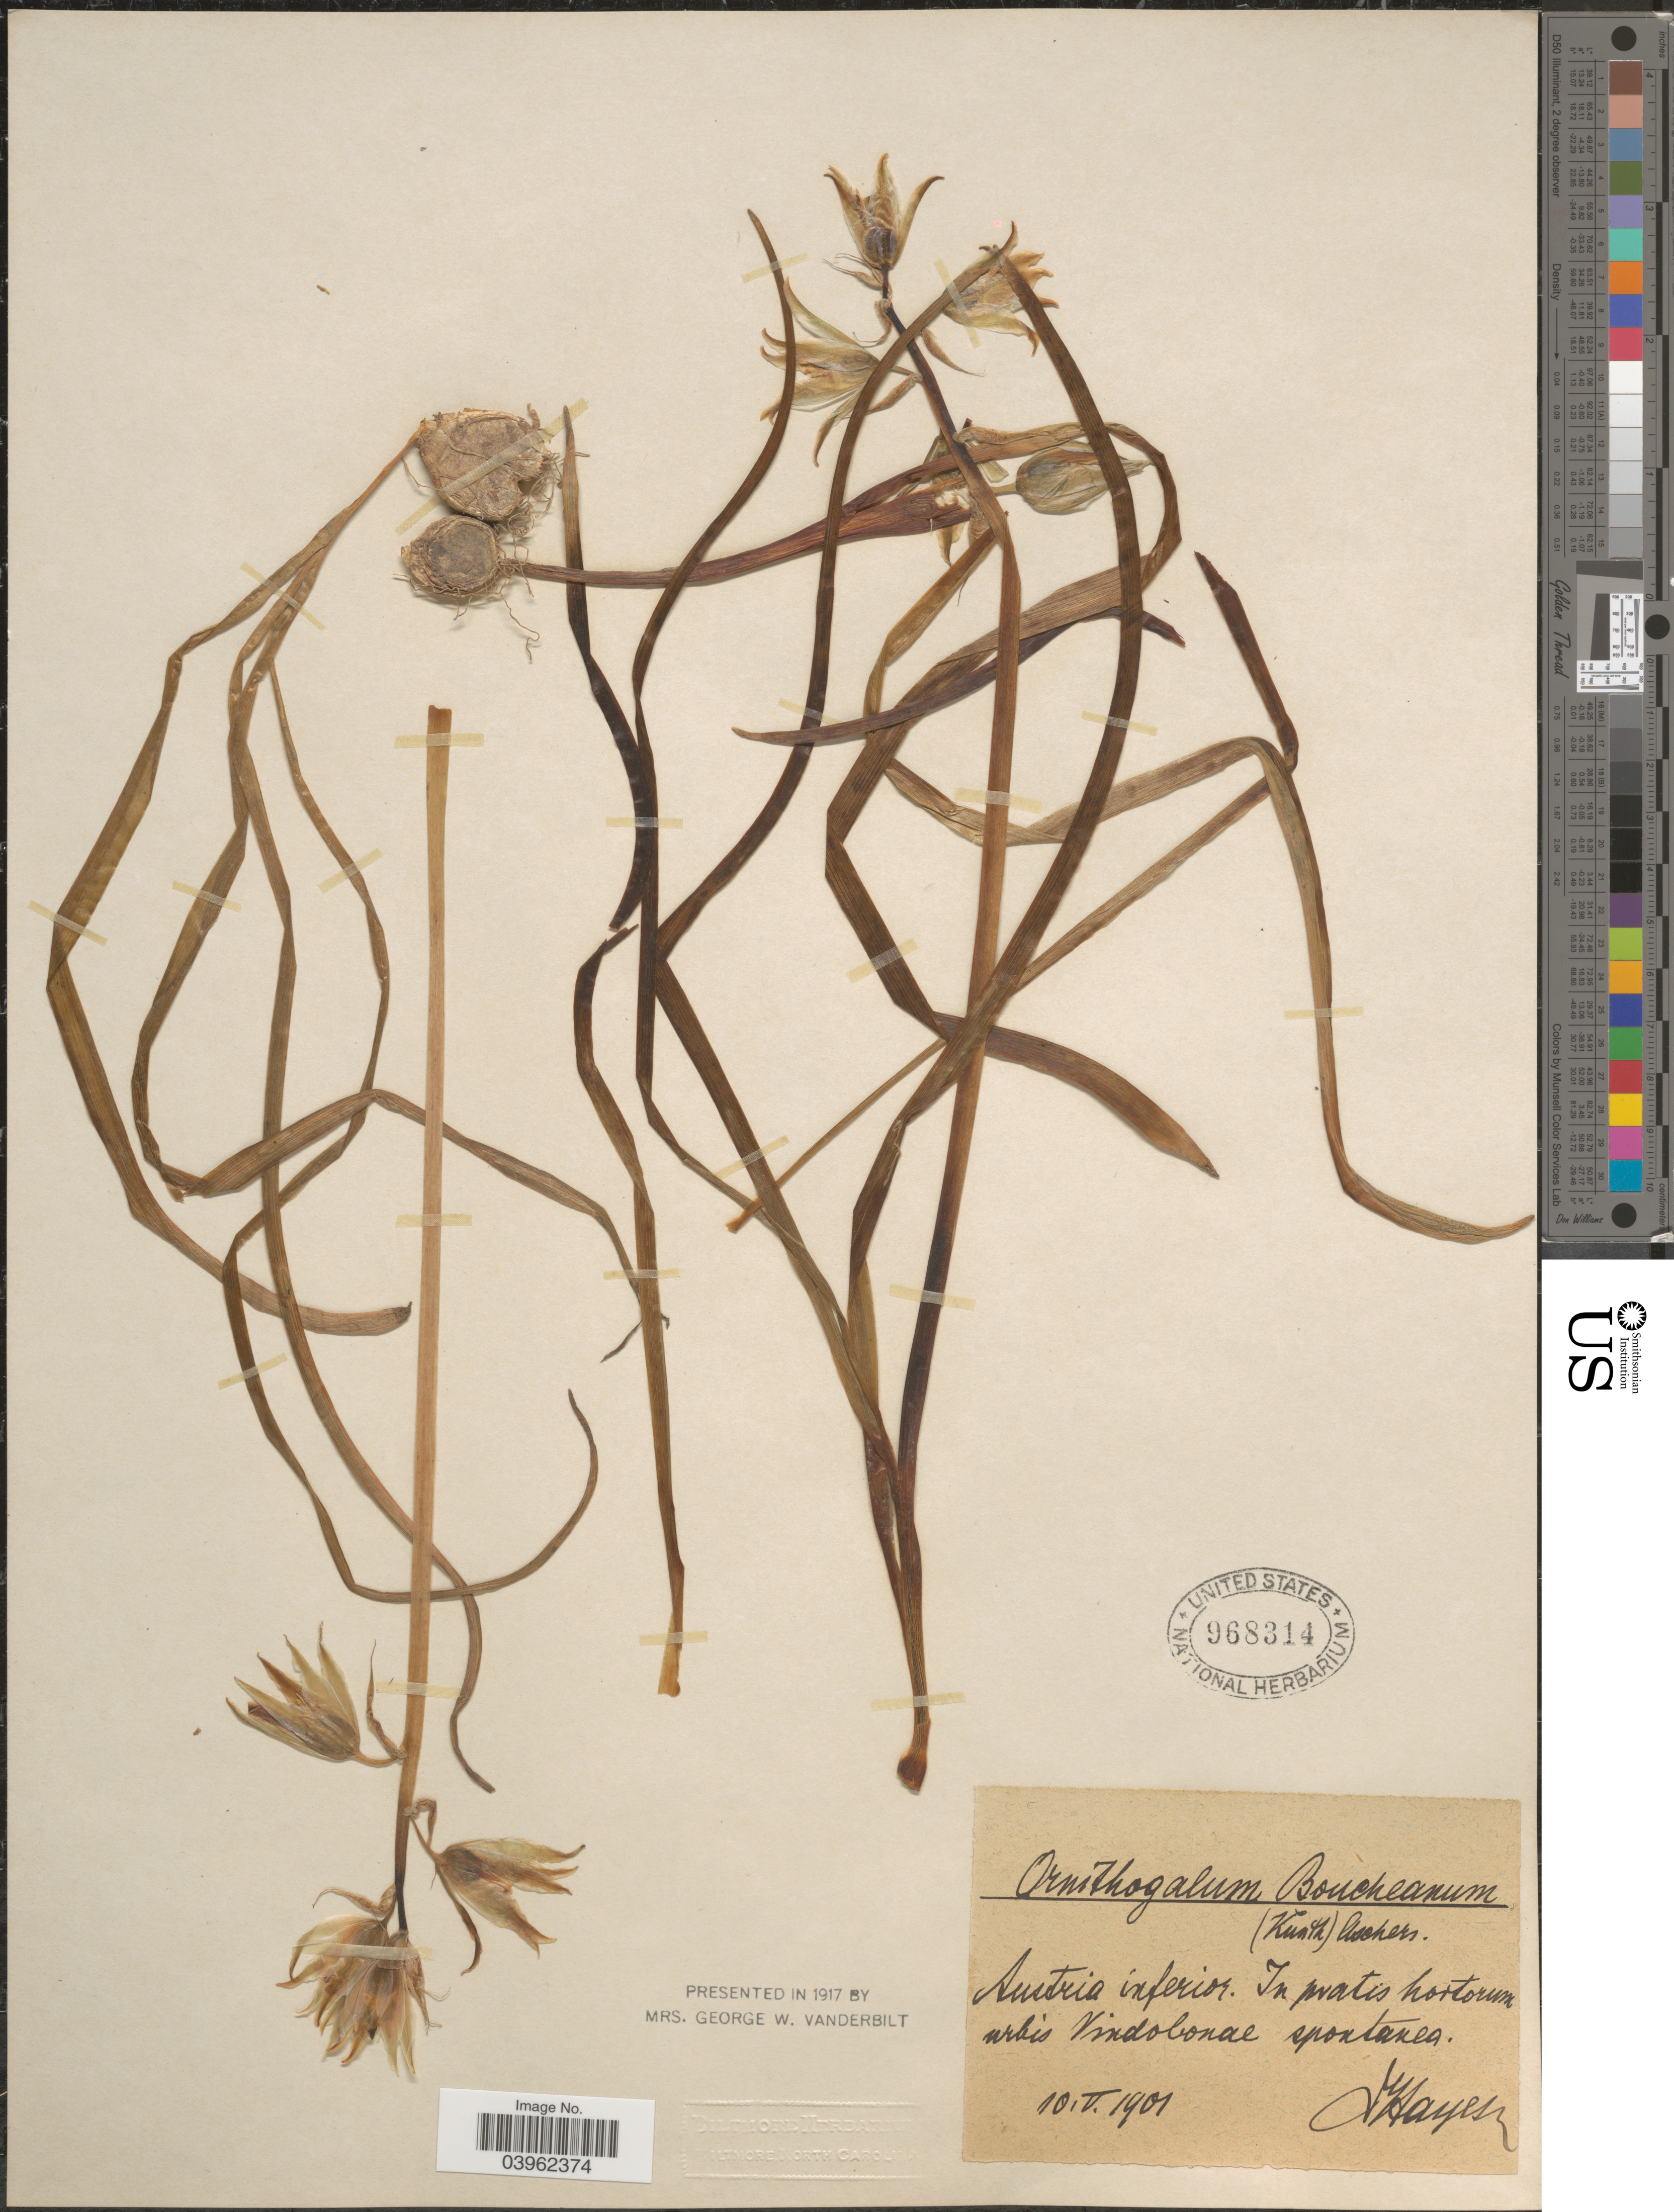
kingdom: Plantae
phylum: Tracheophyta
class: Liliopsida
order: Asparagales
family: Asparagaceae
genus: Ornithogalum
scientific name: Ornithogalum boucheanum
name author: (Kunth) Asch.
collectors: Hayen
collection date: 1901-05-10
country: Austria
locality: Austria inferior, In pratis hortorum urbis Vindobonae spontanea.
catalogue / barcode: US 968314